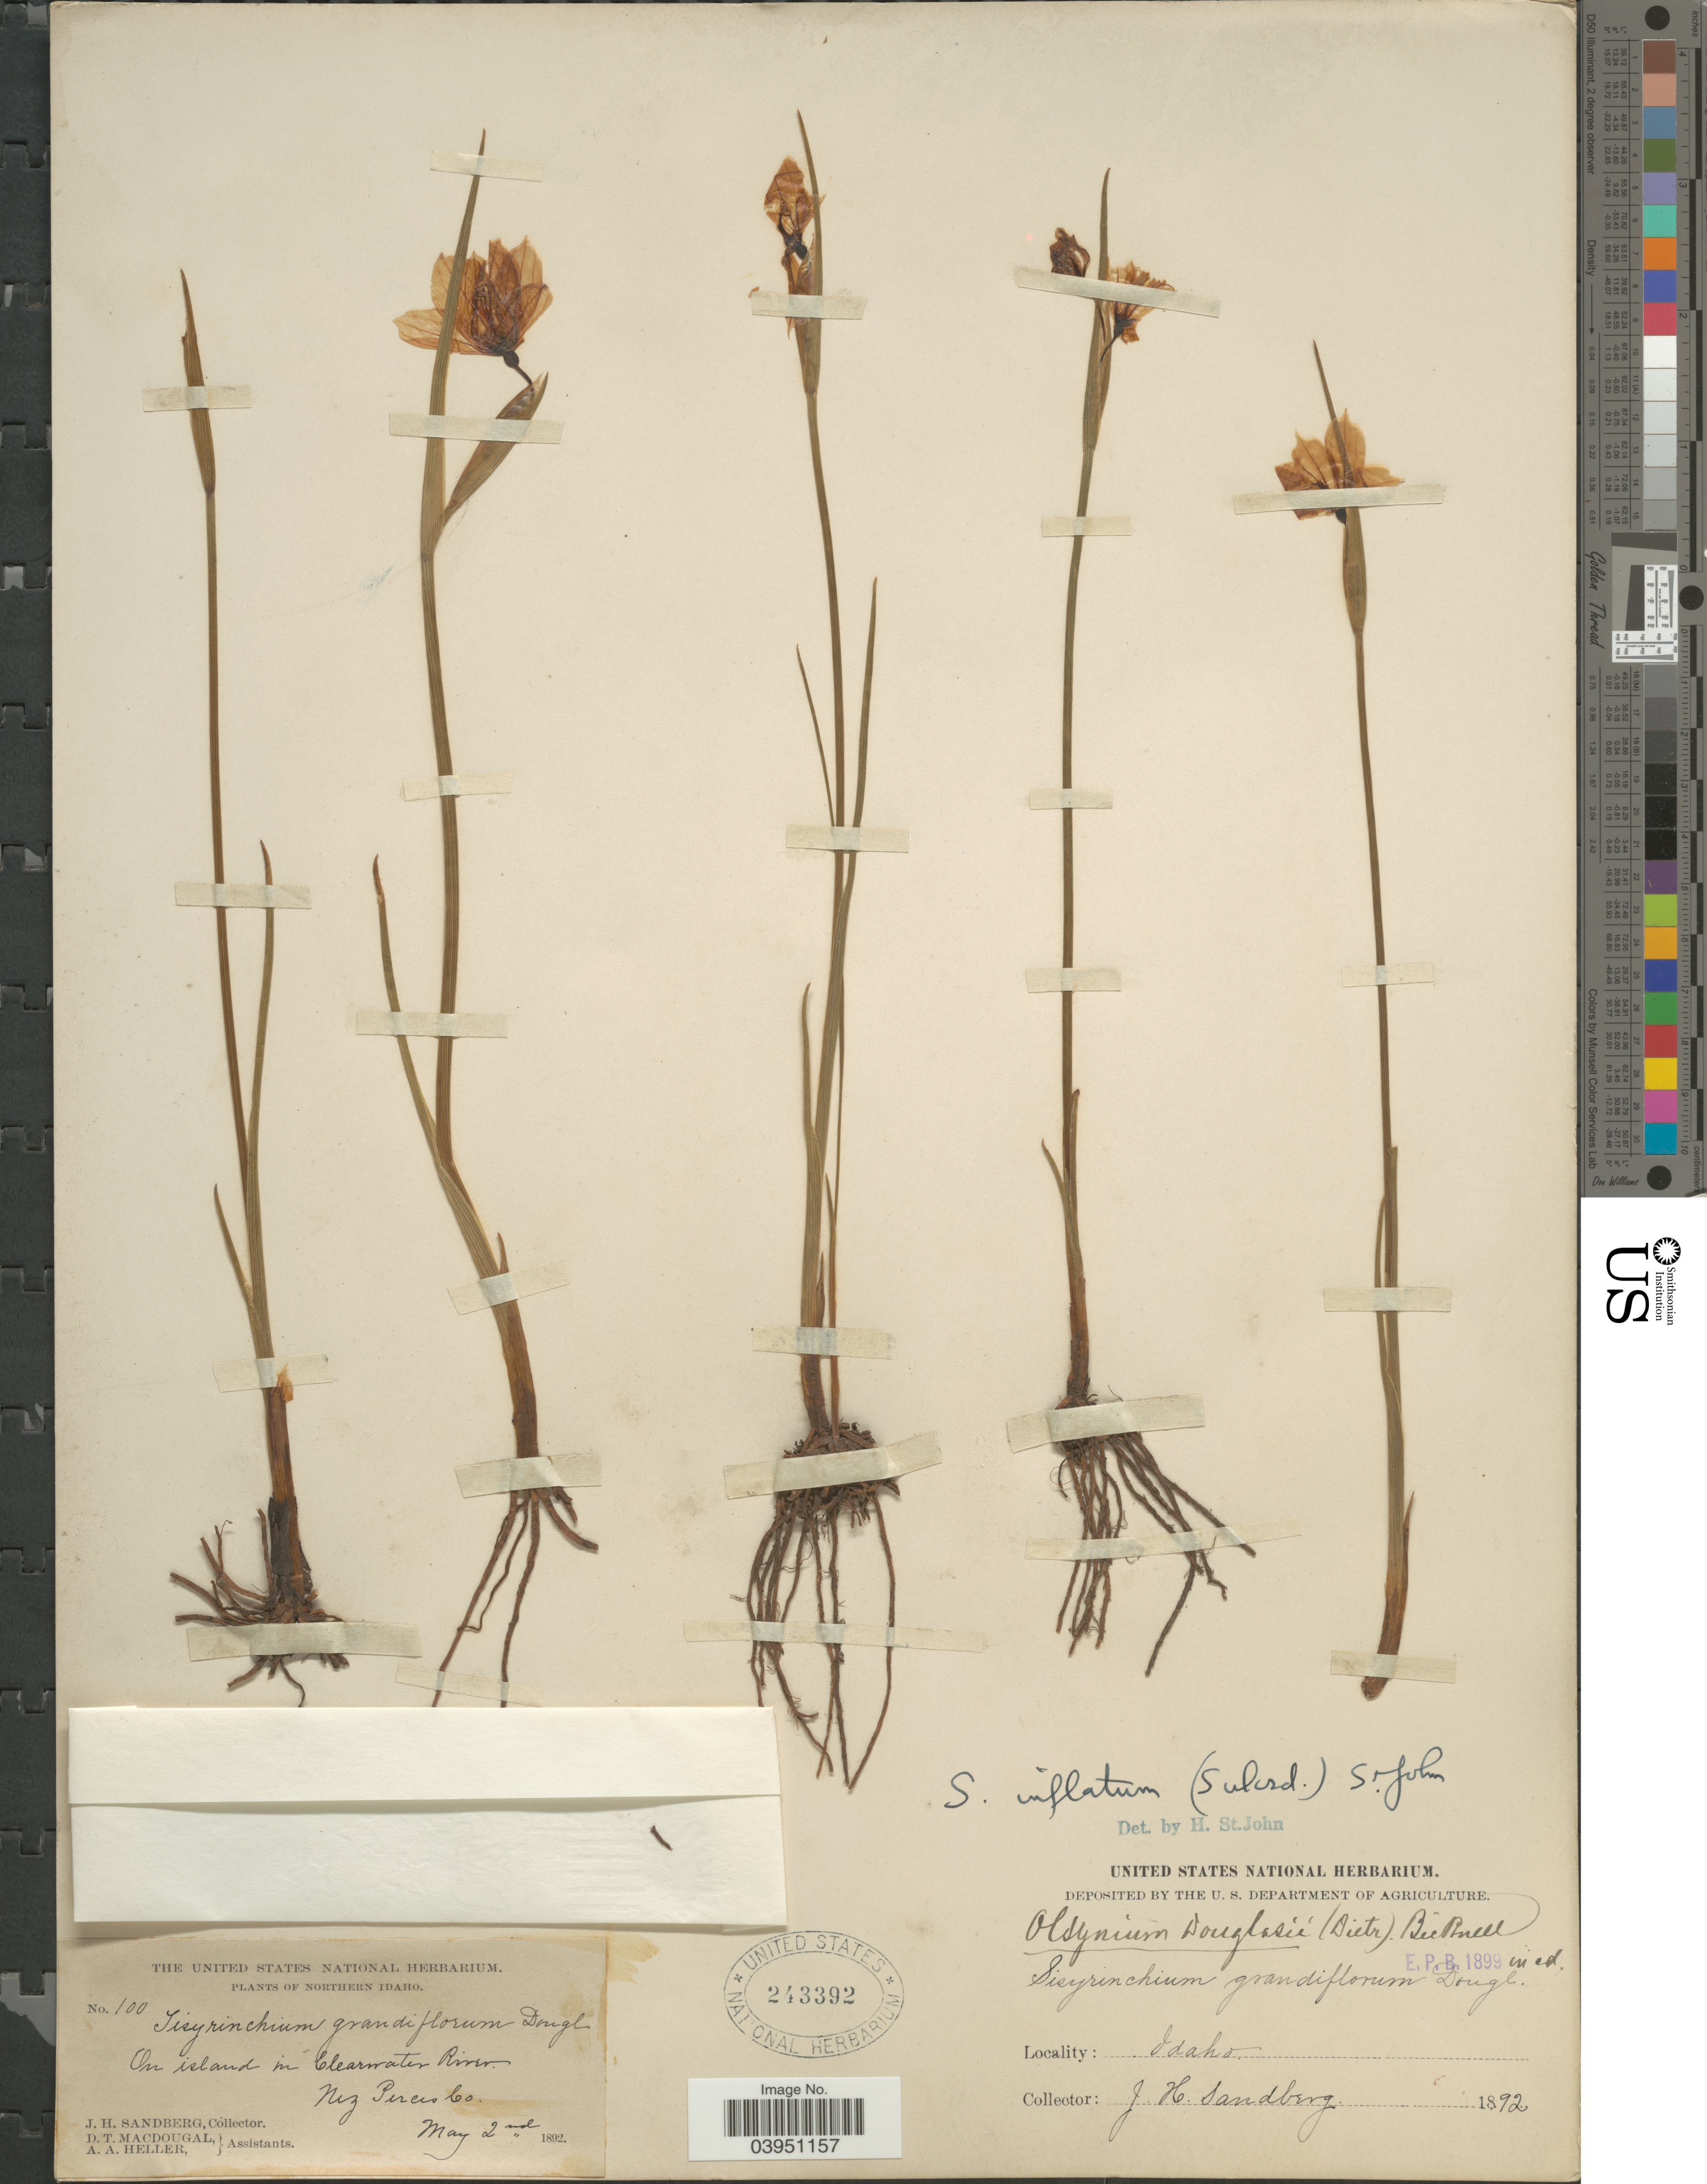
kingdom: Plantae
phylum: Tracheophyta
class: Liliopsida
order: Asparagales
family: Iridaceae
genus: Sisyrinchium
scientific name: Sisyrinchium inflatum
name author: (Suksd.) H. St. John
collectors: J. H. Sandberg, D. T. MacDougal & A. A. Heller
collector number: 100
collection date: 1892-05-02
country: United States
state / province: Idaho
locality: Northern Idaho. On island in Clearwater River. Nez Perces Co.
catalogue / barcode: US 243392